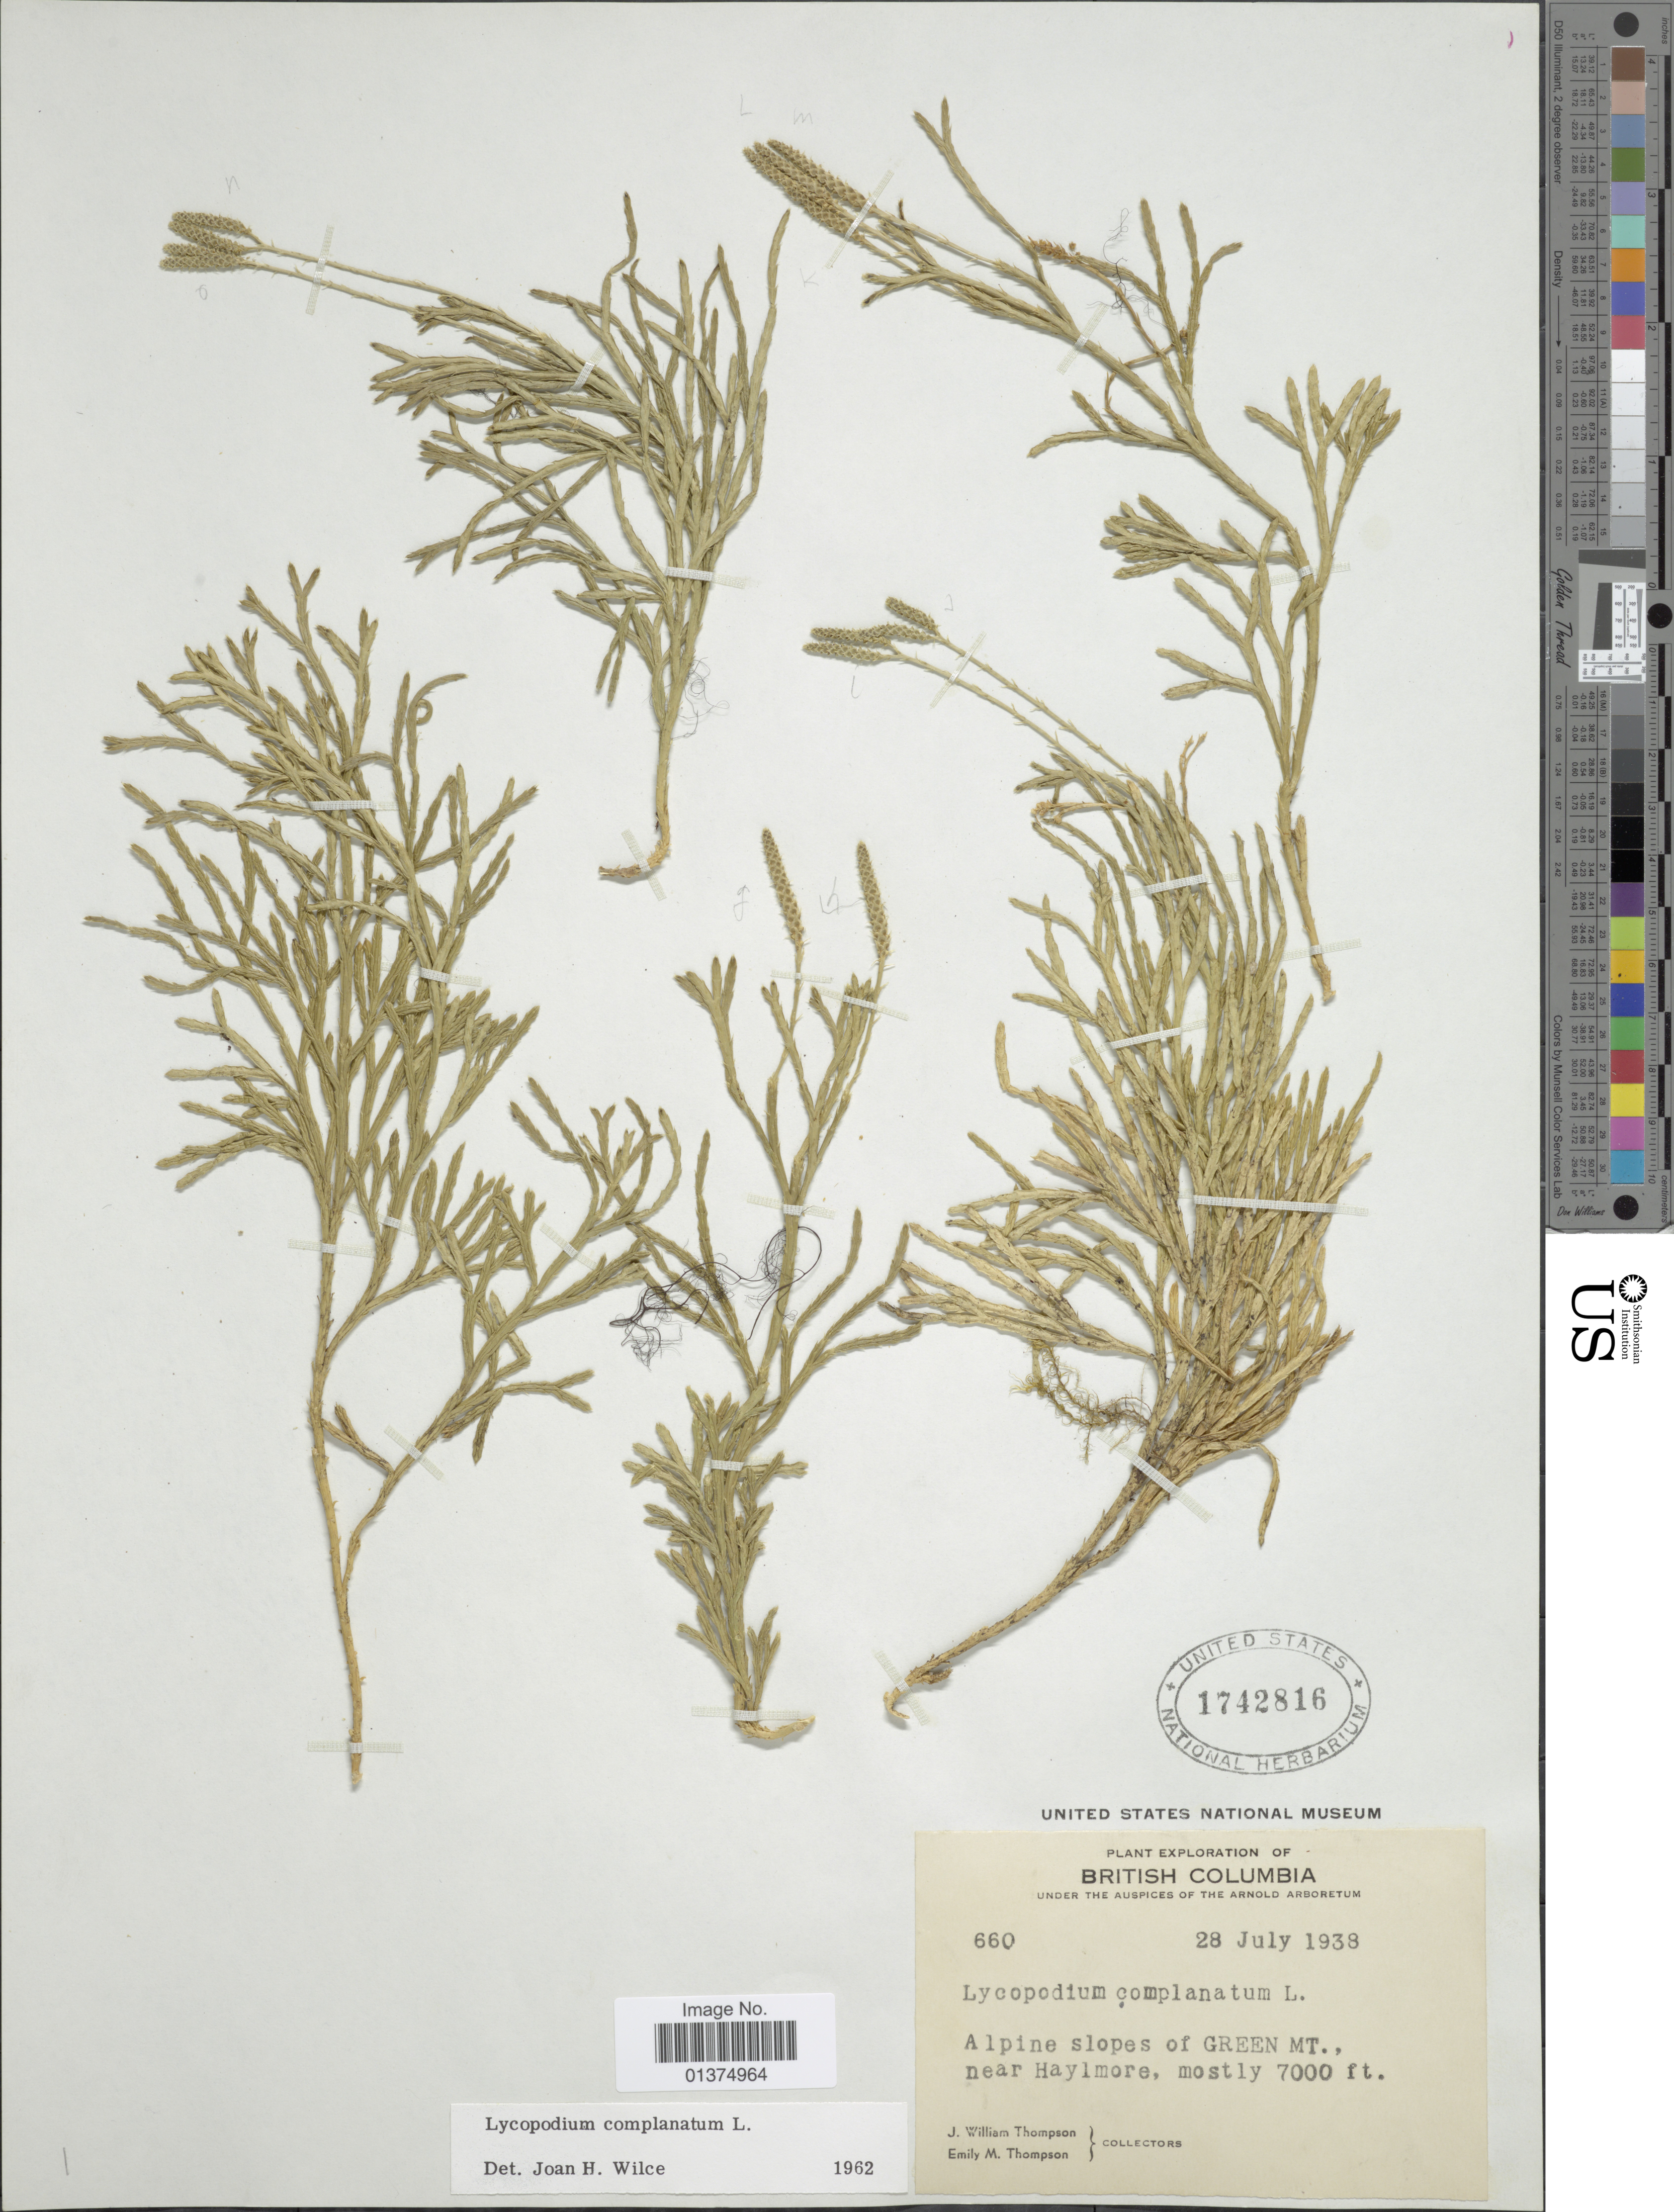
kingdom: Plantae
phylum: Tracheophyta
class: Lycopodiopsida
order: Lycopodiales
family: Lycopodiaceae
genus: Diphasiastrum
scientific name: Diphasiastrum complanatum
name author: (L.) Holub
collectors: J. W. Thompson & E. M. Thompson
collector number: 660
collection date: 1938-07-28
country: Canada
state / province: British Columbia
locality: Alpine slopes of Green Mt., near Haylmore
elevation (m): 2134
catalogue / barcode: US 1742816